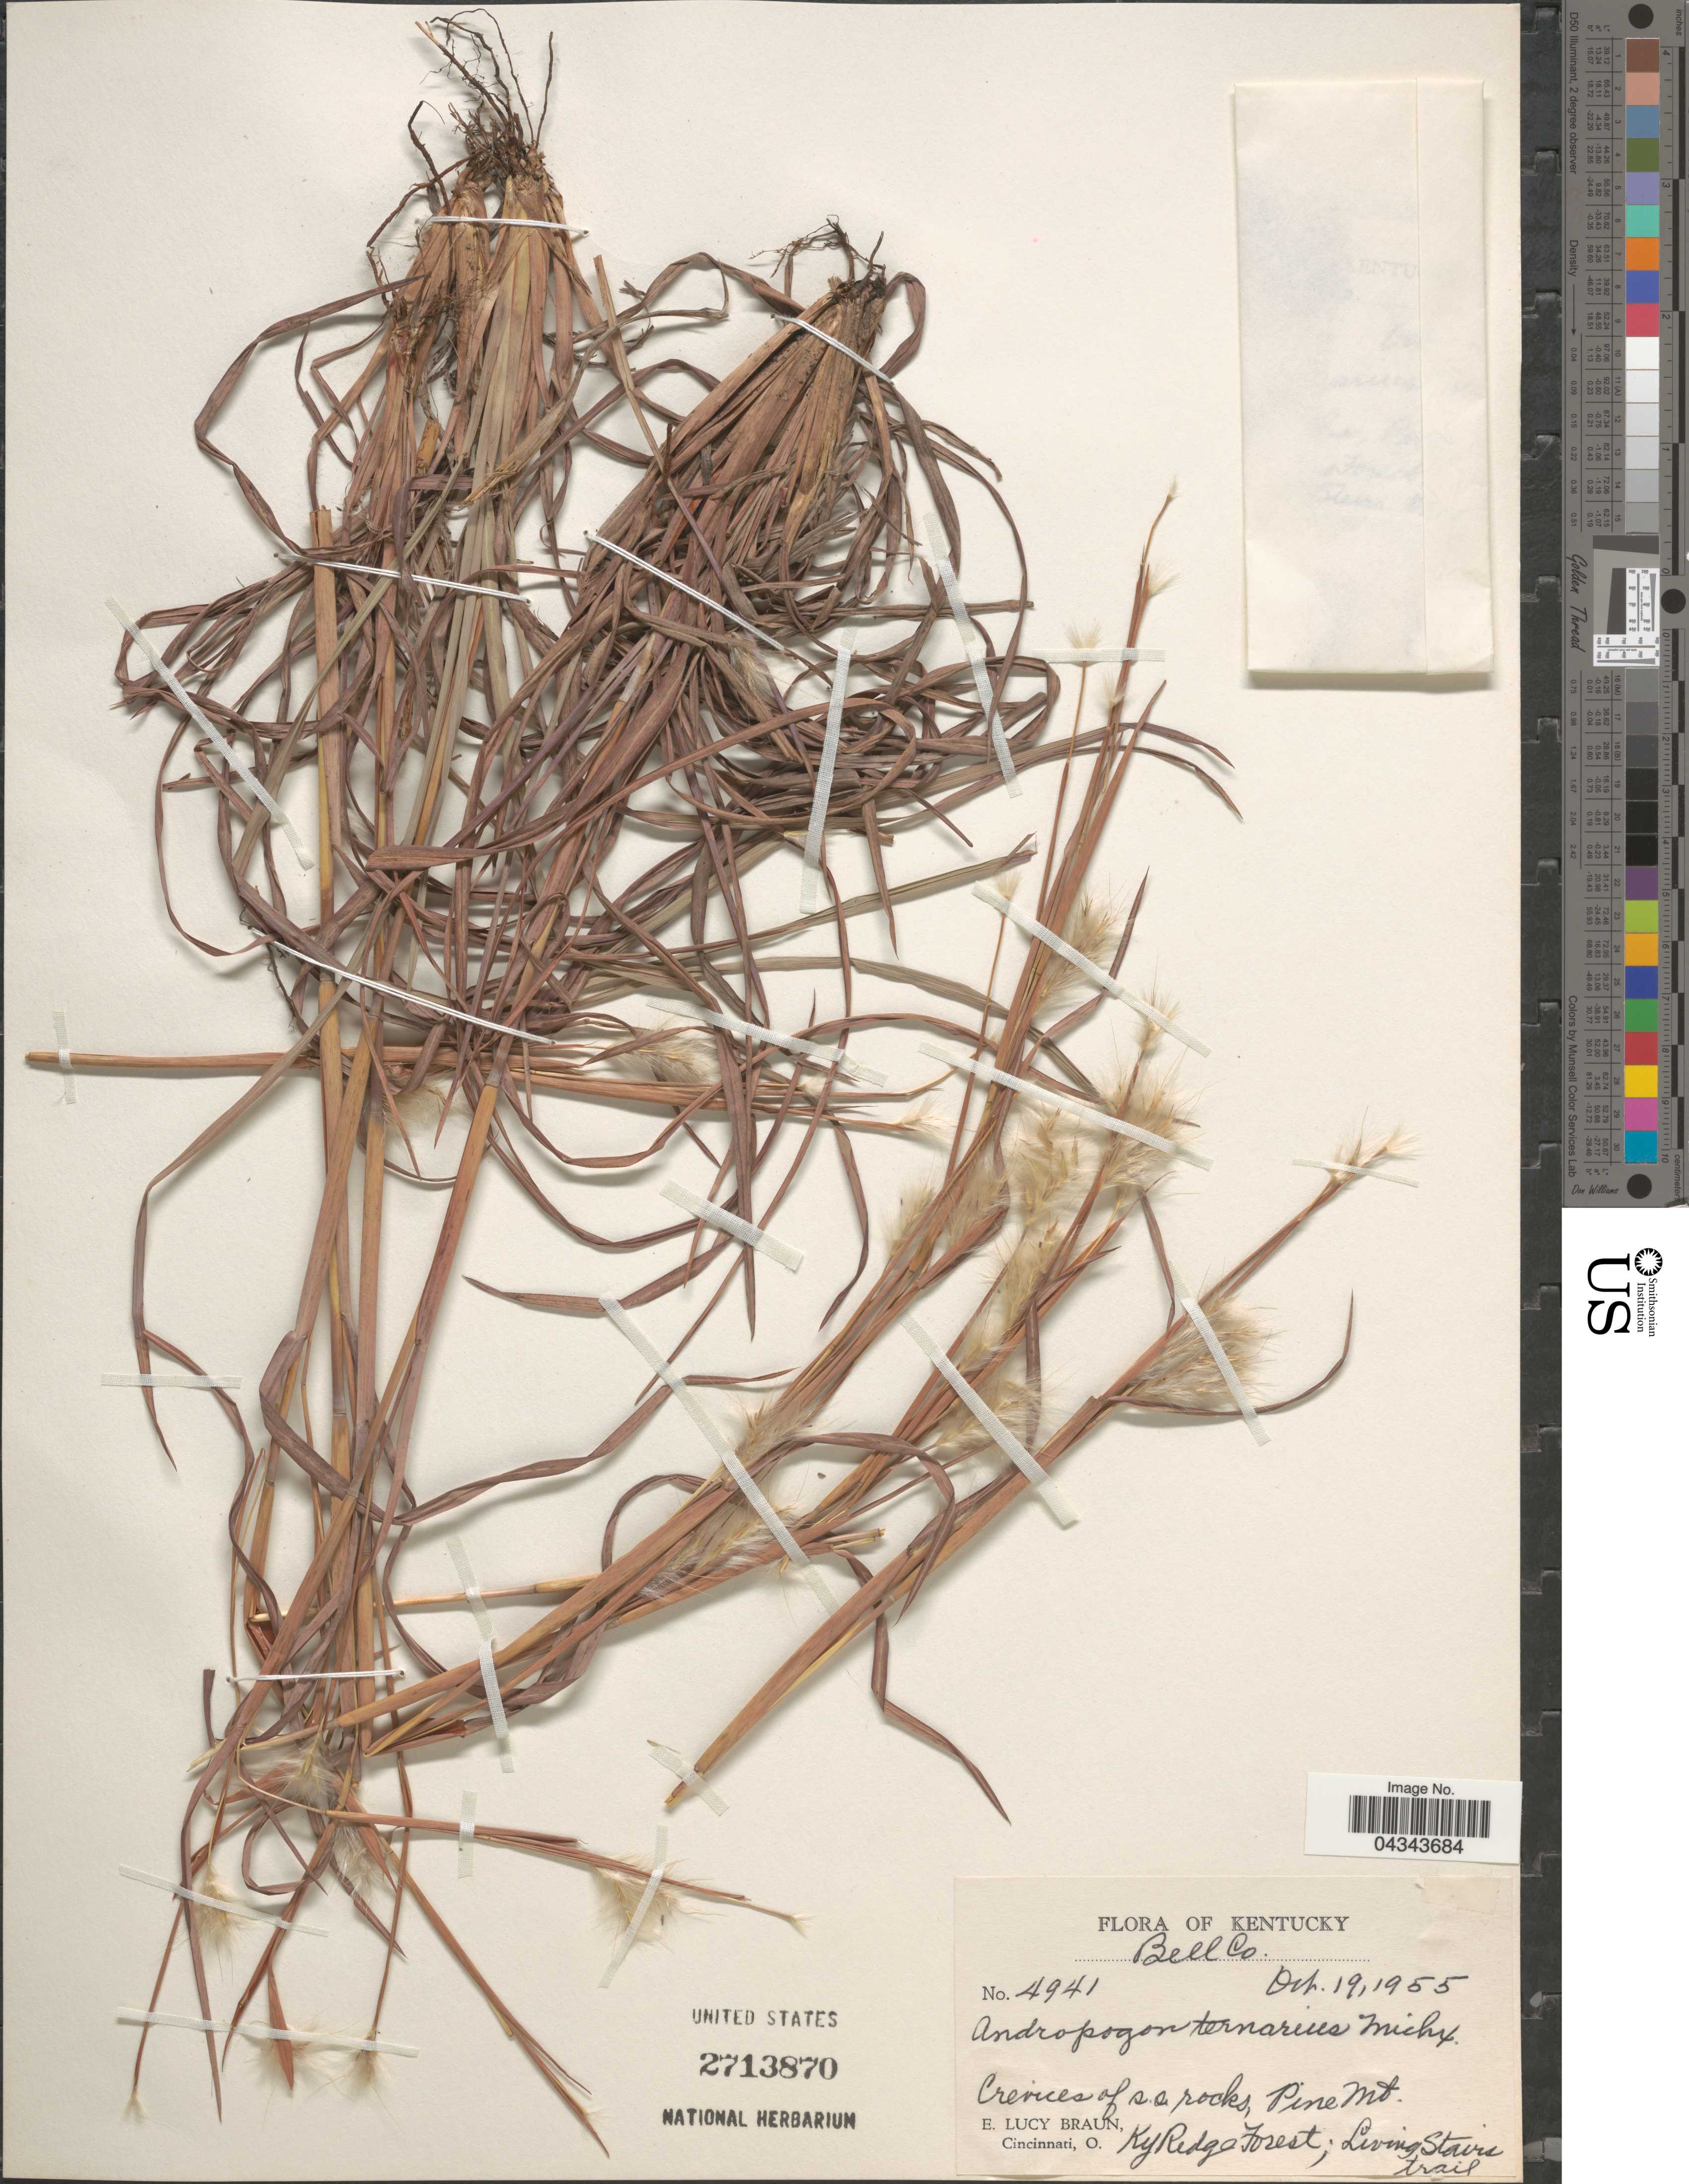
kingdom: Plantae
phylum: Tracheophyta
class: Liliopsida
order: Poales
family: Poaceae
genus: Andropogon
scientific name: Andropogon ternarius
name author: Michx.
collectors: E. L. Braun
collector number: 4941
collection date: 1955-10-19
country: United States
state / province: Kentucky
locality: Bell Co. Crevices of s.e. rocks, Pine Mt. Ky Ridge Forest; Living Stairs trail.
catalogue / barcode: US 2713870